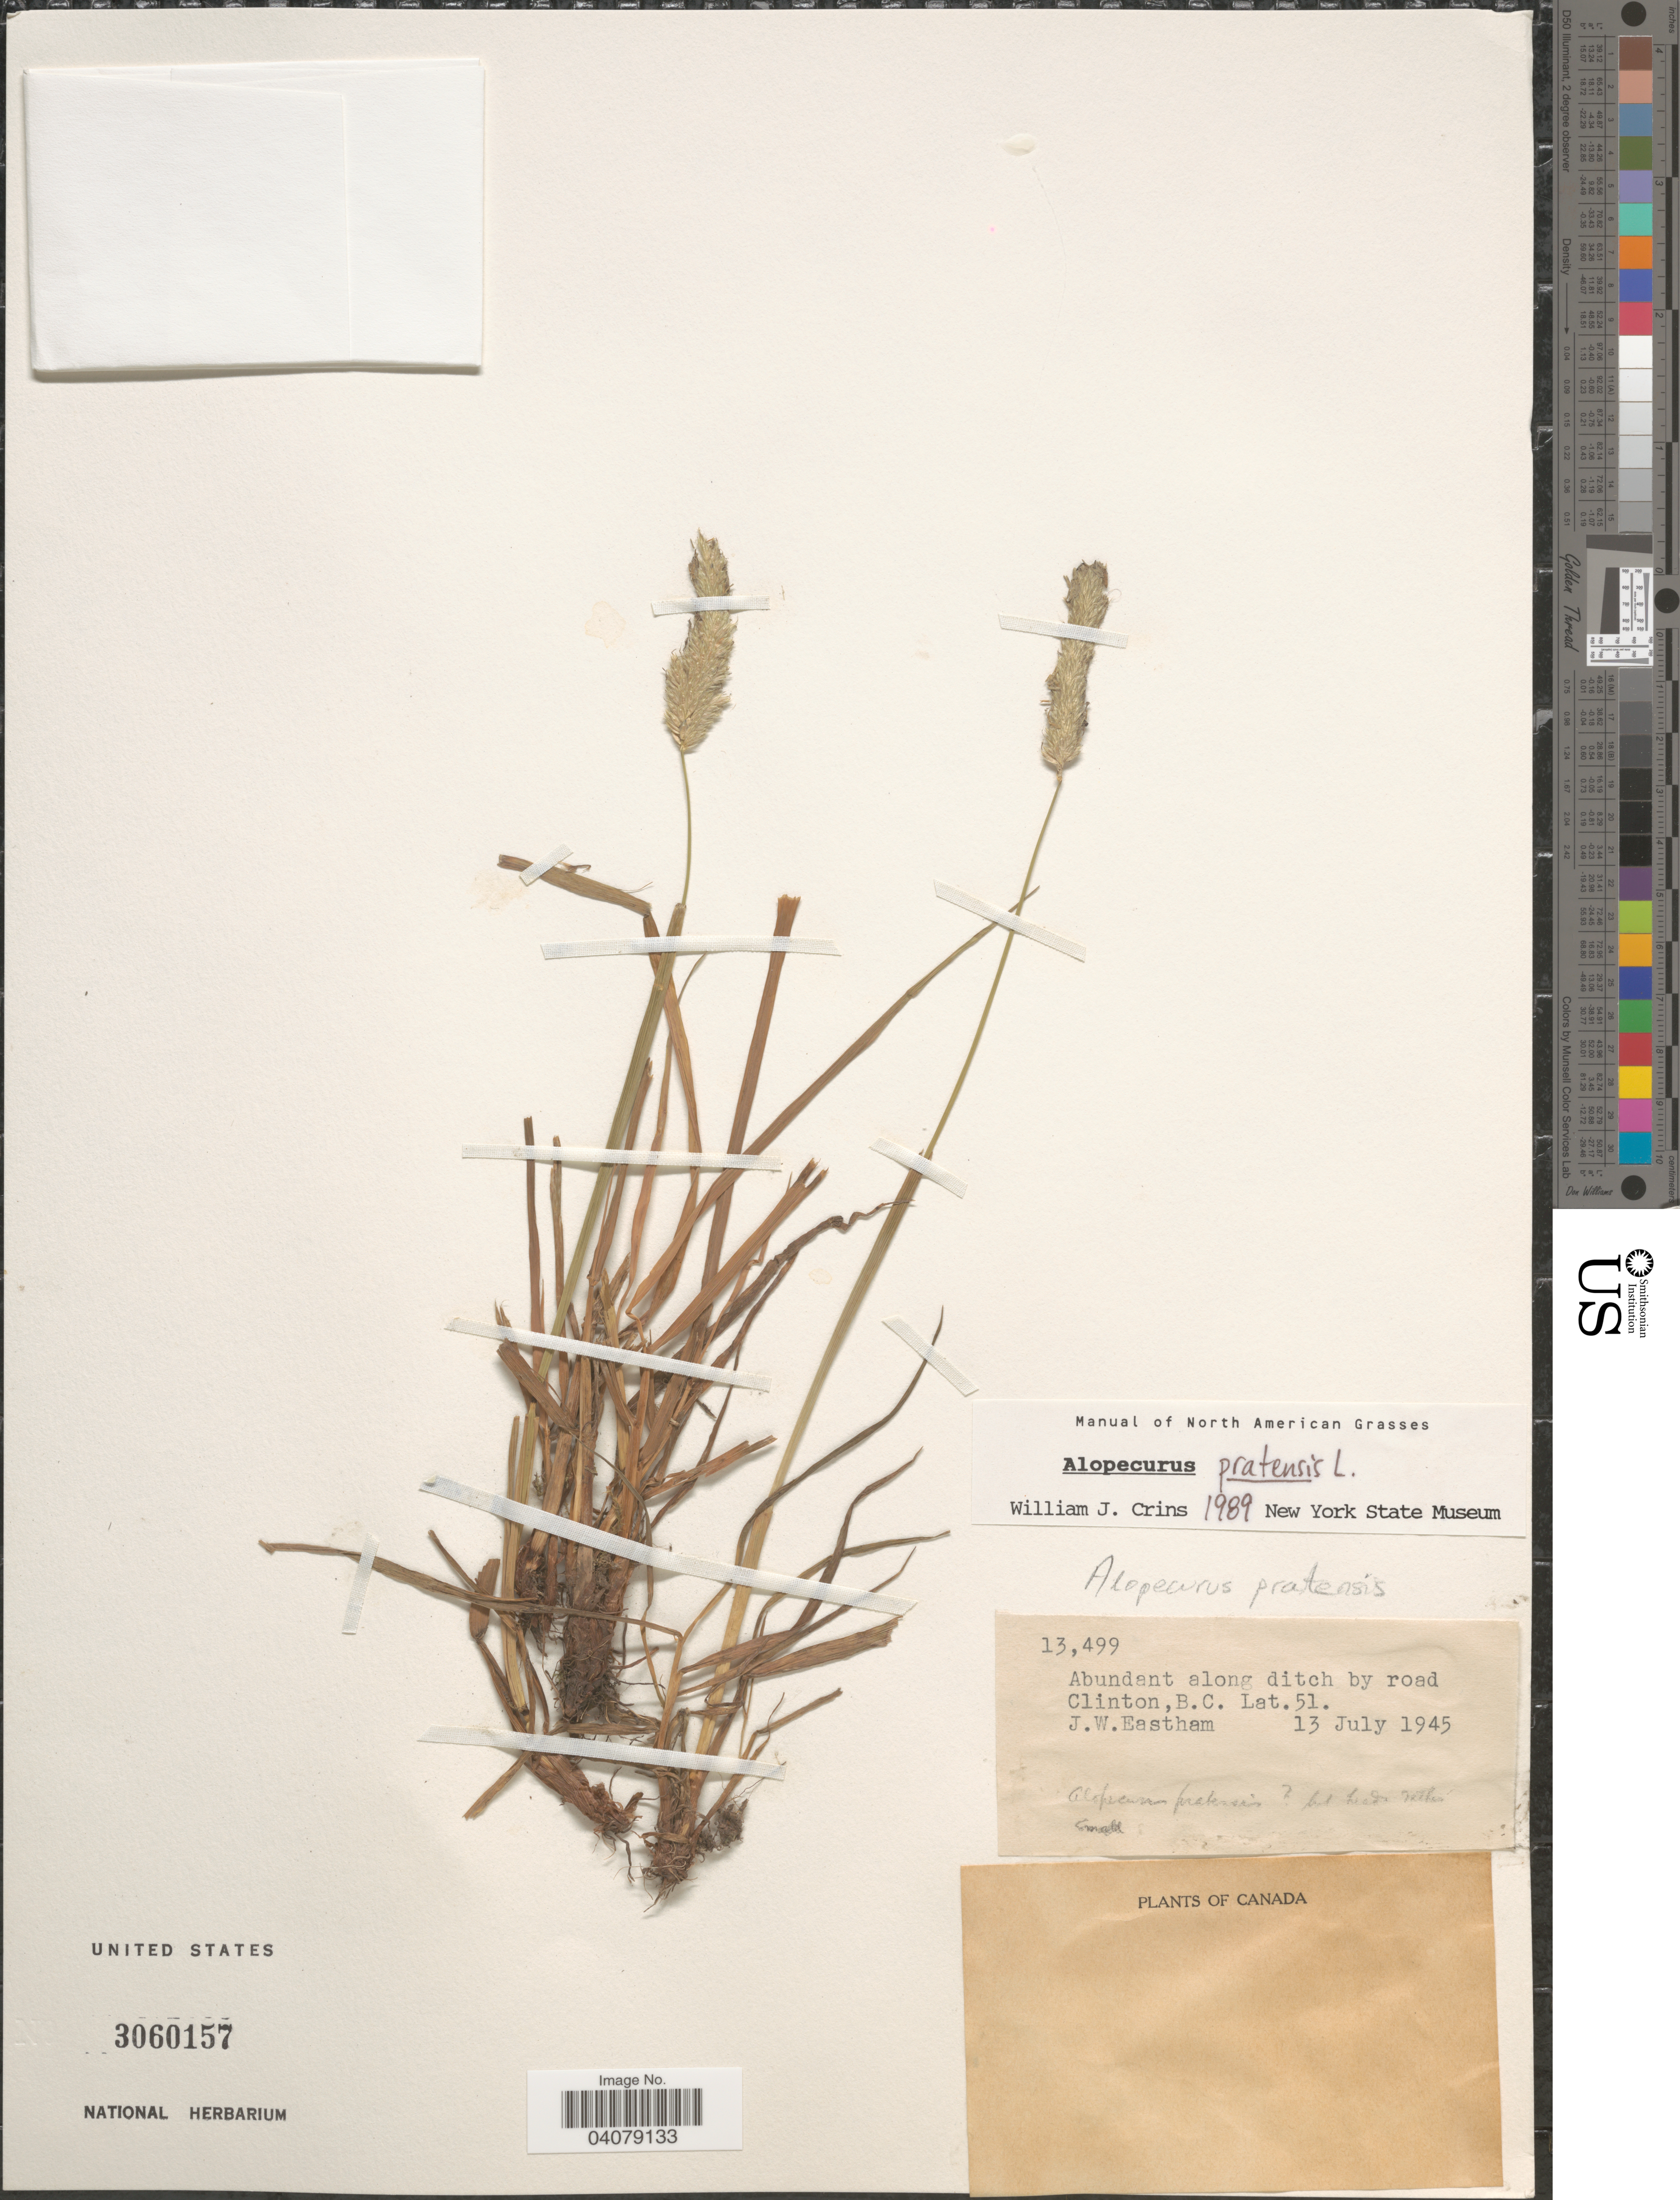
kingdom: Plantae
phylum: Tracheophyta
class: Liliopsida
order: Poales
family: Poaceae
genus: Alopecurus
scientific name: Alopecurus pratensis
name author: L.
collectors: J. Eastham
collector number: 13499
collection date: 1945-07-13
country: Canada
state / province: British Columbia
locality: Abundant along ditch by road Clinton.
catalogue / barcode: US 3060157